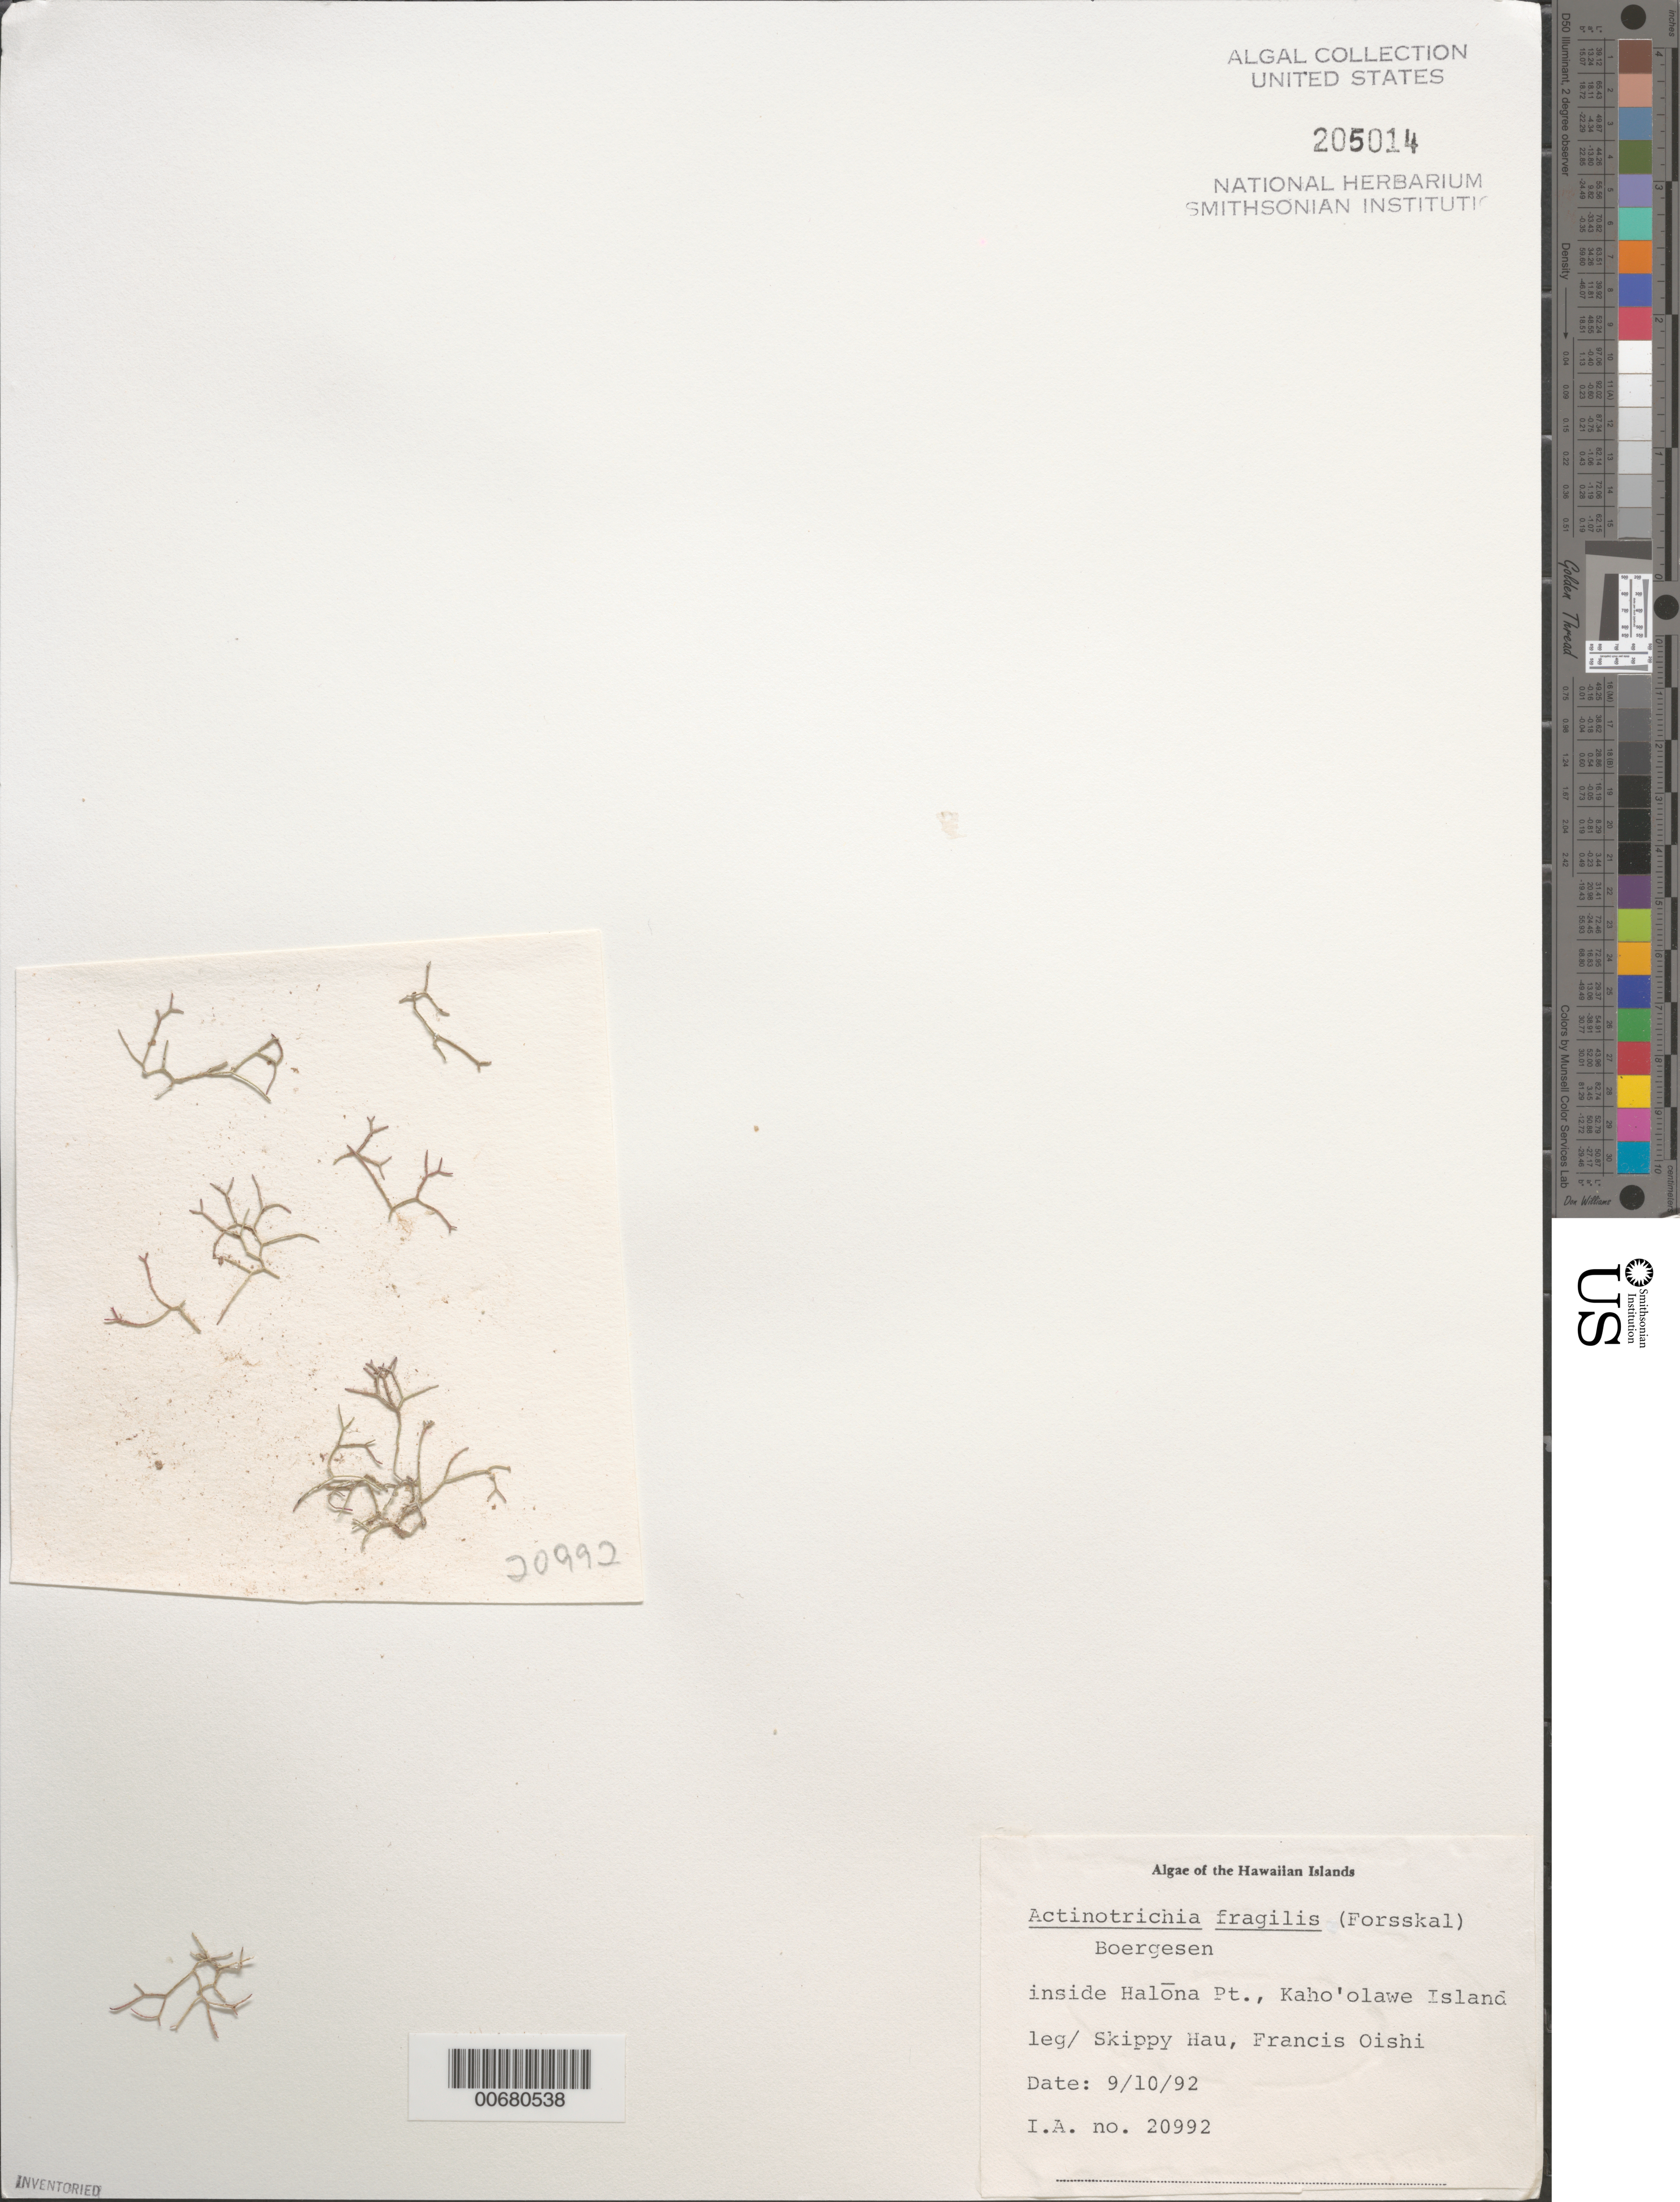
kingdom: Plantae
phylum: Rhodophyta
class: Florideophyceae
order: Nemaliales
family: Galaxauraceae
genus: Actinotrichia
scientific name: Actinotrichia fragilis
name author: (Forssk.) Børgesen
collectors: S. Hau & F. Oishi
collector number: IAA 20992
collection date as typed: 10 Sep 1992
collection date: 1992-09-10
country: United States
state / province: Hawaii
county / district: Maui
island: Kaho'olawe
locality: Inside Halona Point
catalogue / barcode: US 205014